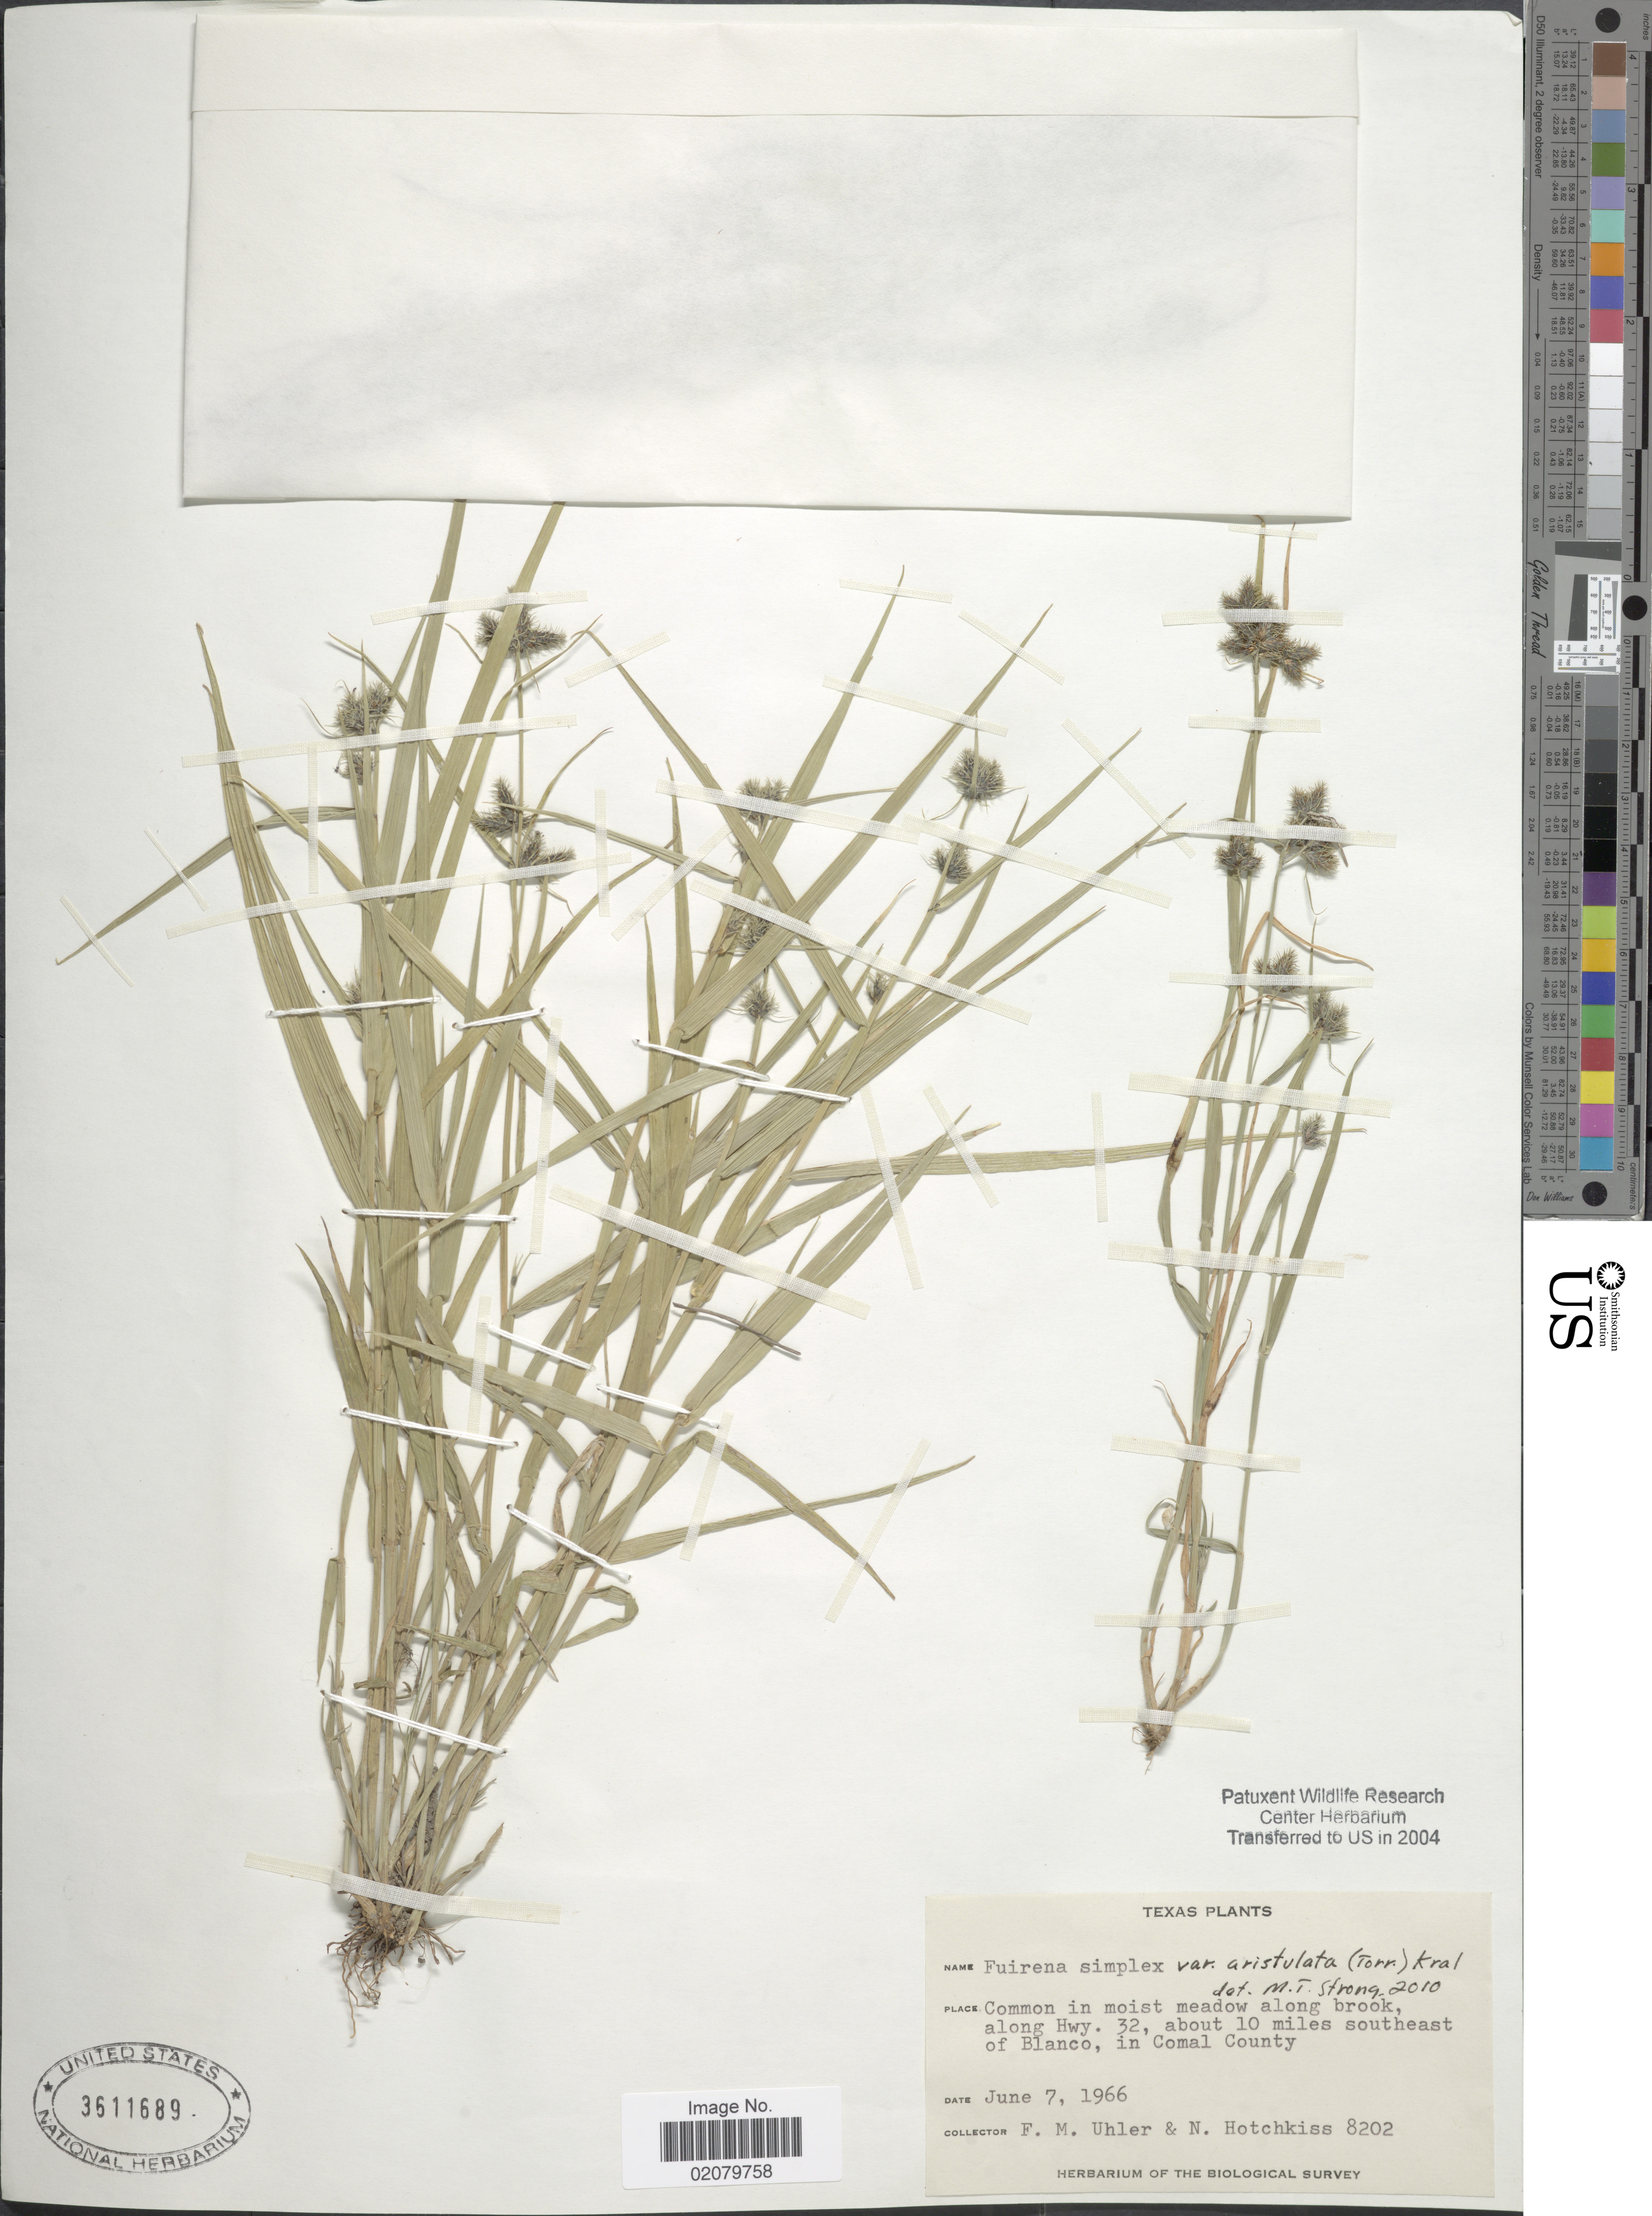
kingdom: Plantae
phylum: Tracheophyta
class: Liliopsida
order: Poales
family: Cyperaceae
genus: Fuirena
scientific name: Fuirena simplex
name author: Vahl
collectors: F. M. Uhler & N. Hotchkiss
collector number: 8202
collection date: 1966-06-07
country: United States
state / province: Texas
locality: Along Hwy. 32, about 10 miles southeast of Blanco, in Comal County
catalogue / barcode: US 3611689